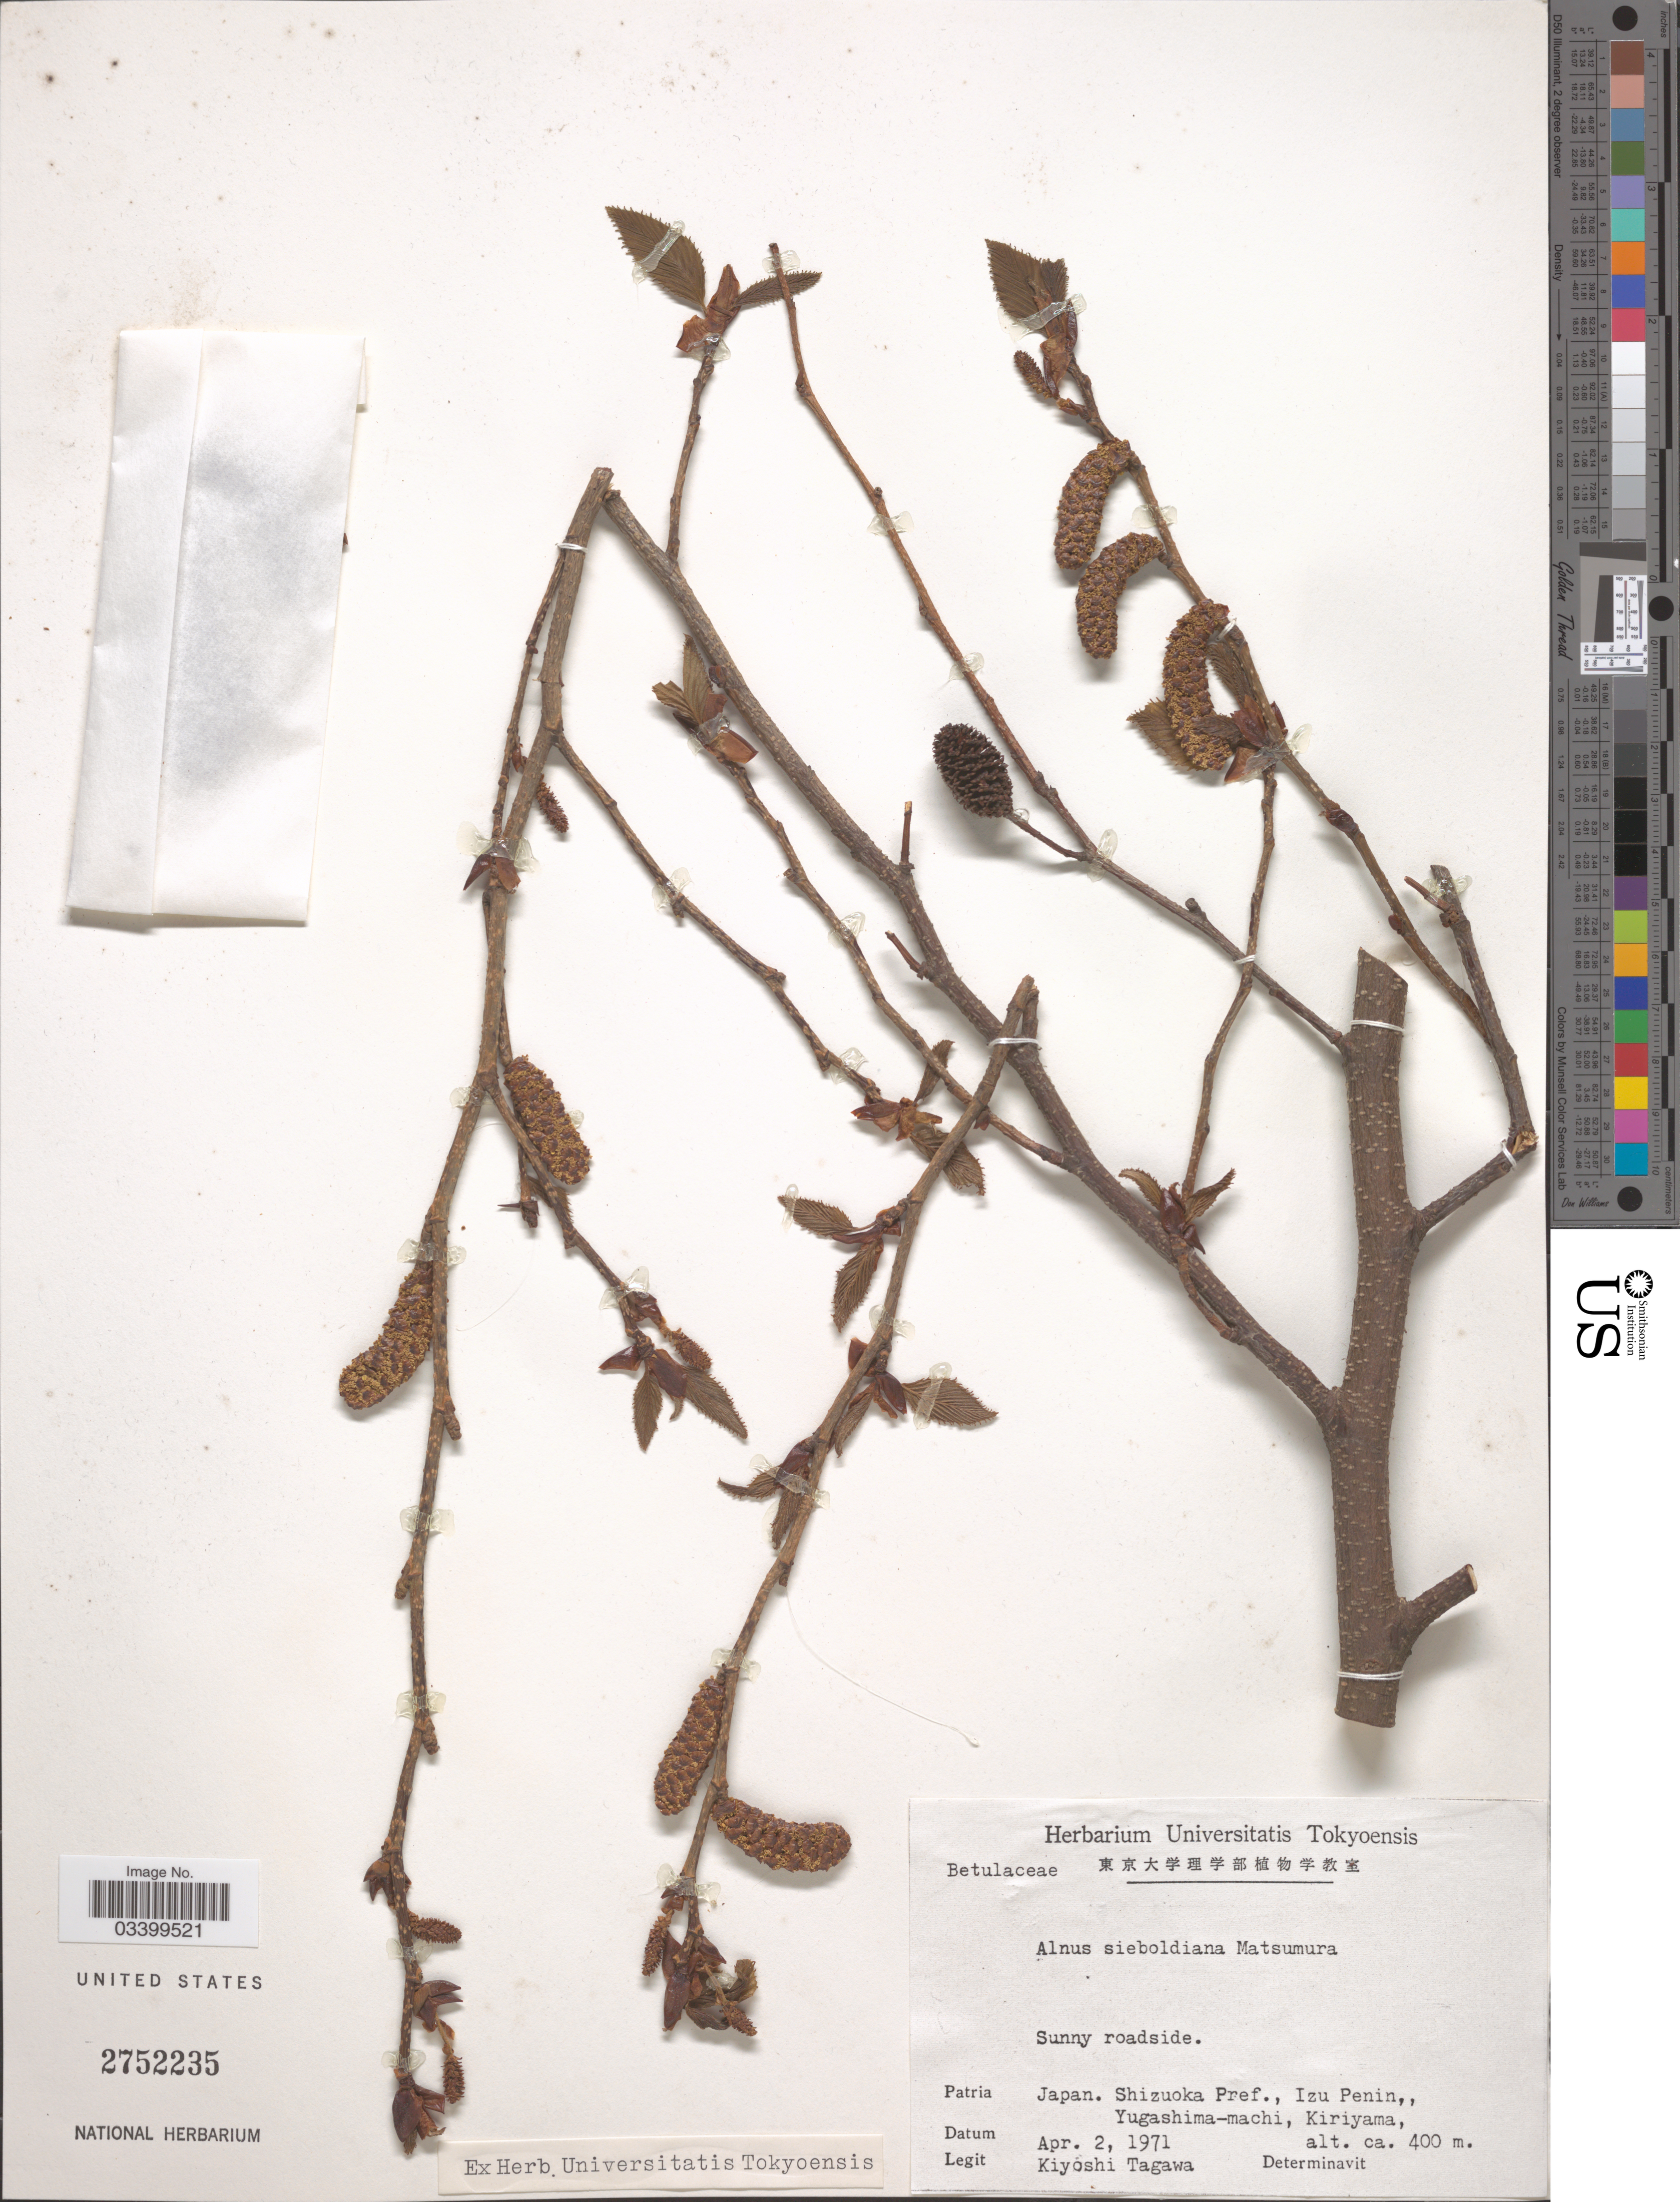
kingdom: Plantae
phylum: Tracheophyta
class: Magnoliopsida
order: Fagales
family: Betulaceae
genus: Alnus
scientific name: Alnus sieboldiana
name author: Matsum.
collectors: K. Tagawa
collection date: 1971-04-02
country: Japan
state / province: Sizuoka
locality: Shizuoka Pref., Izu Penin., Yugashima-machi, Kiriyama.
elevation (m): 400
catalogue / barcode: US 2752235